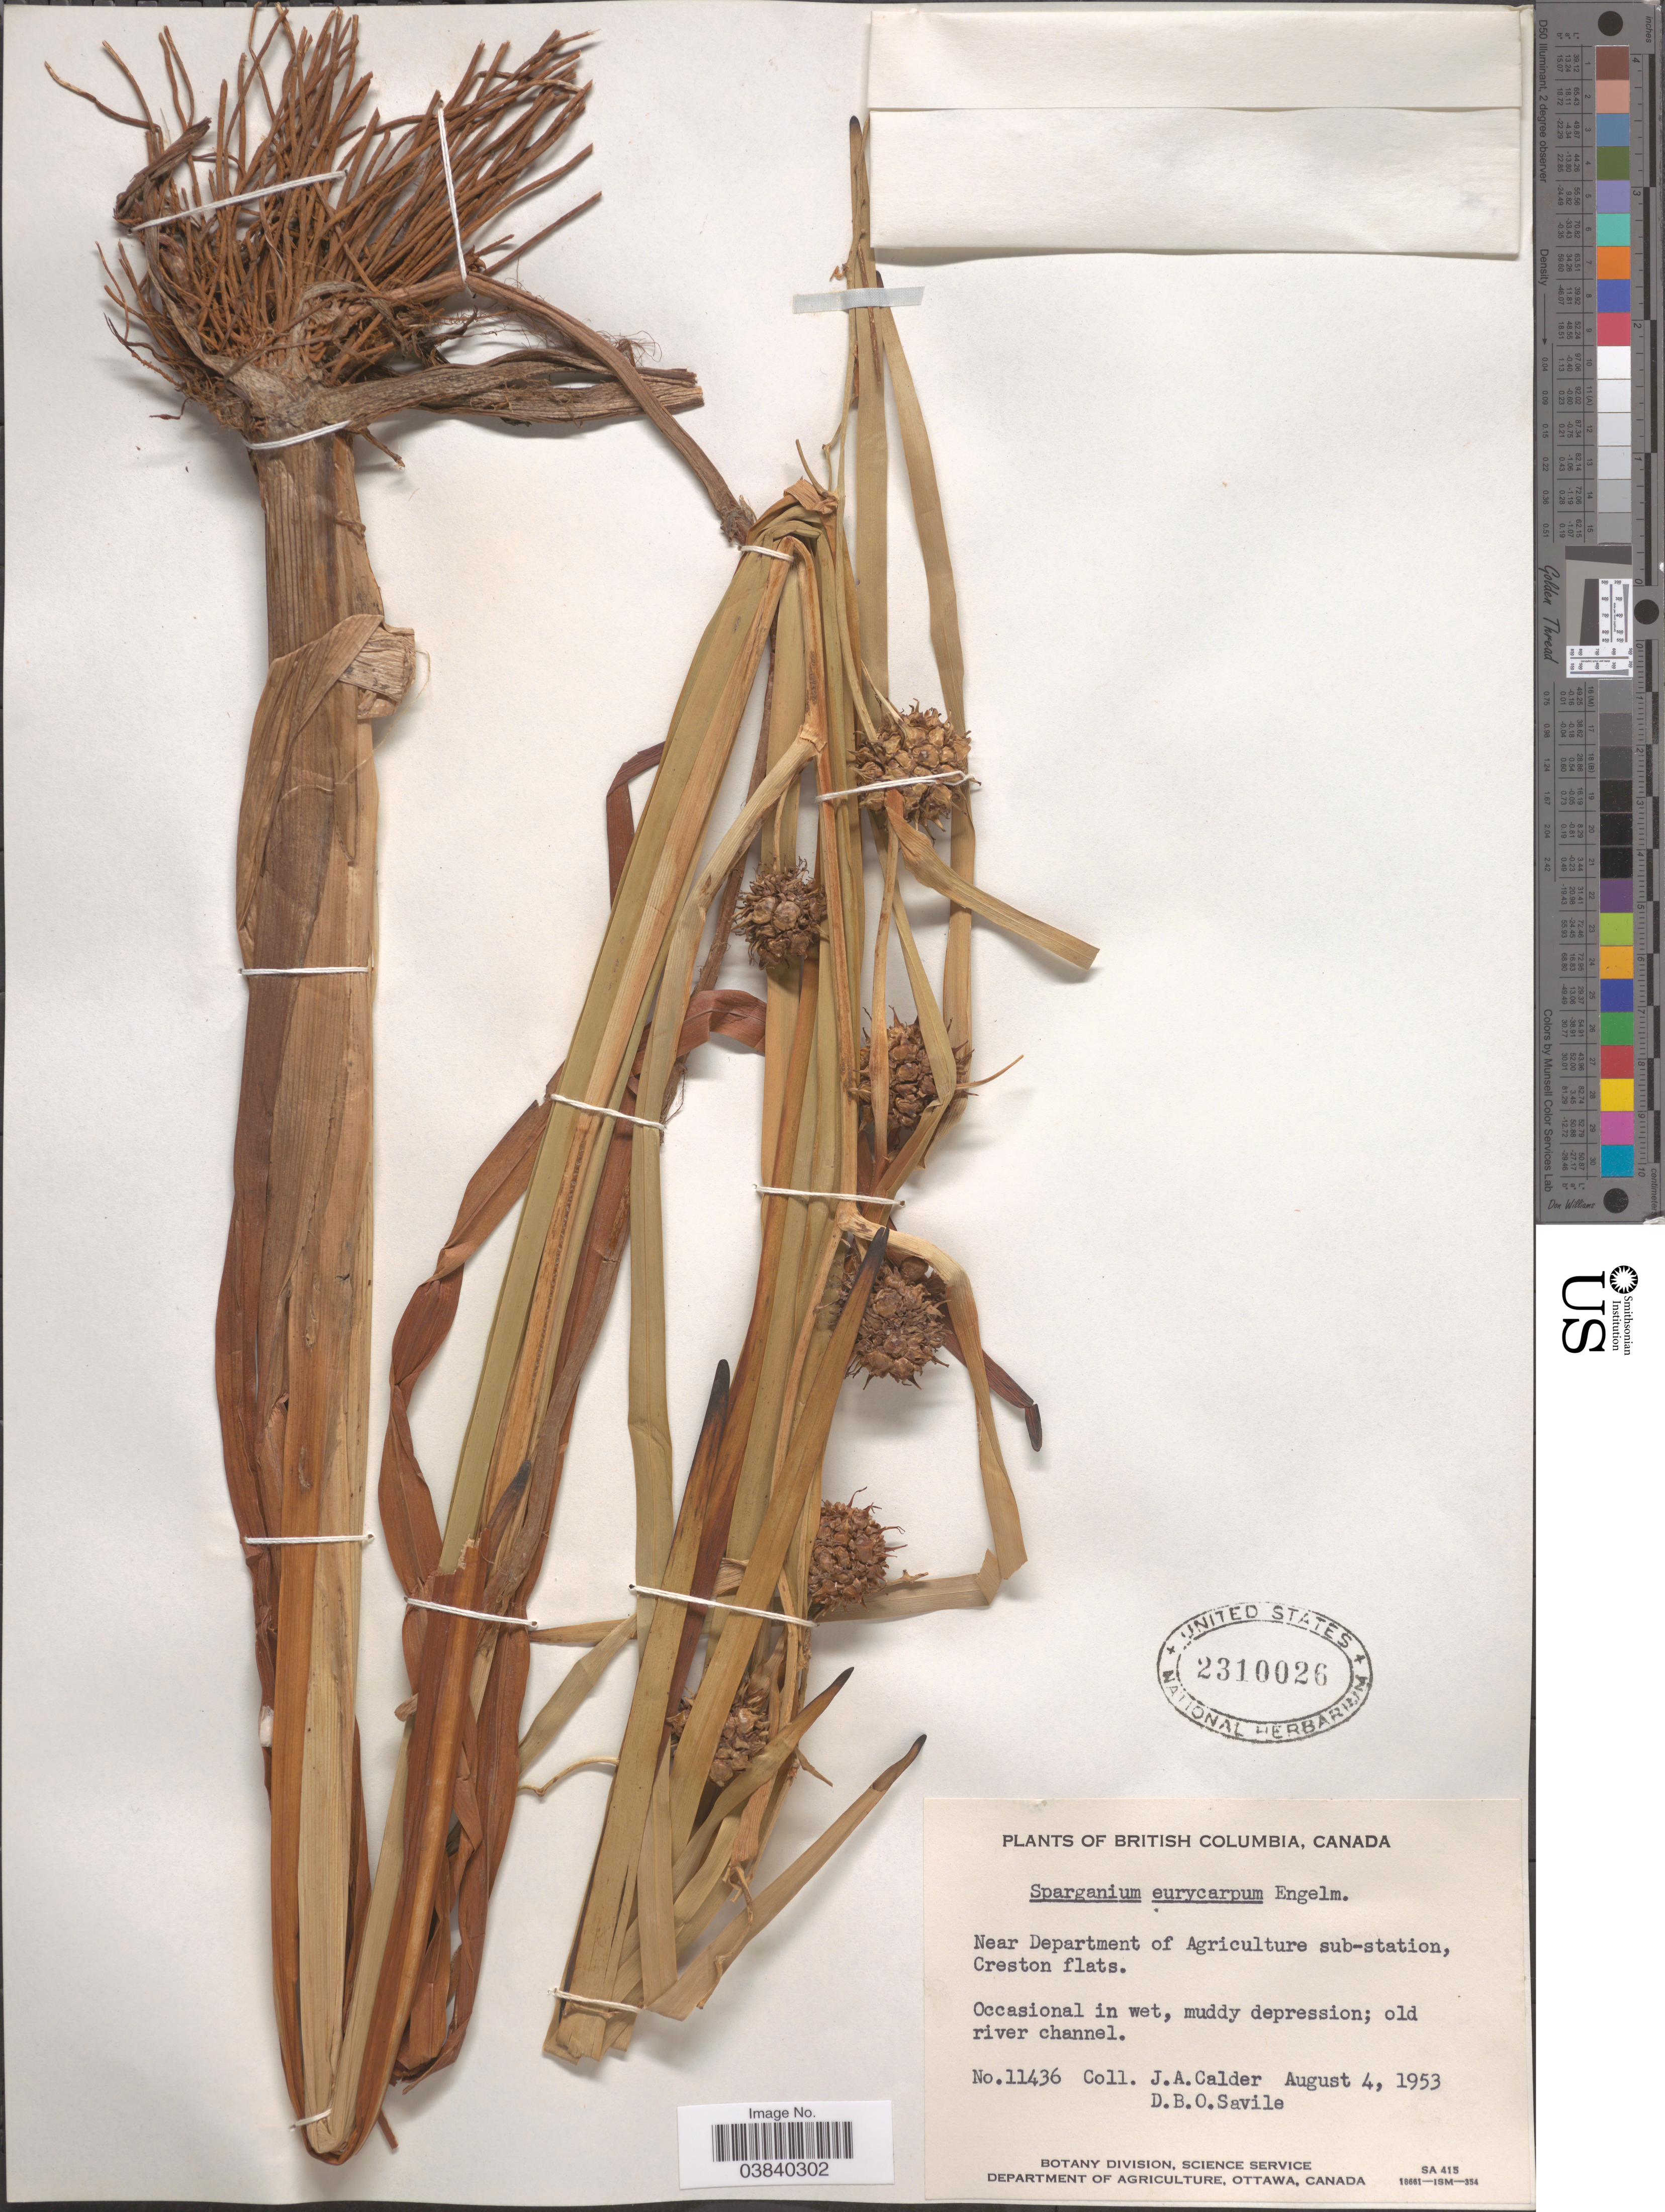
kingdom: Plantae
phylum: Tracheophyta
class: Liliopsida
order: Poales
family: Typhaceae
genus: Sparganium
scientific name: Sparganium eurycarpum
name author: Engelm.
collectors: J. A. Calder & D. Savile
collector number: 11436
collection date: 1953-08-04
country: Canada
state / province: British Columbia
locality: Near Department of Agriculture sub-station, Creston flats. Old river channel.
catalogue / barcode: US 2310026